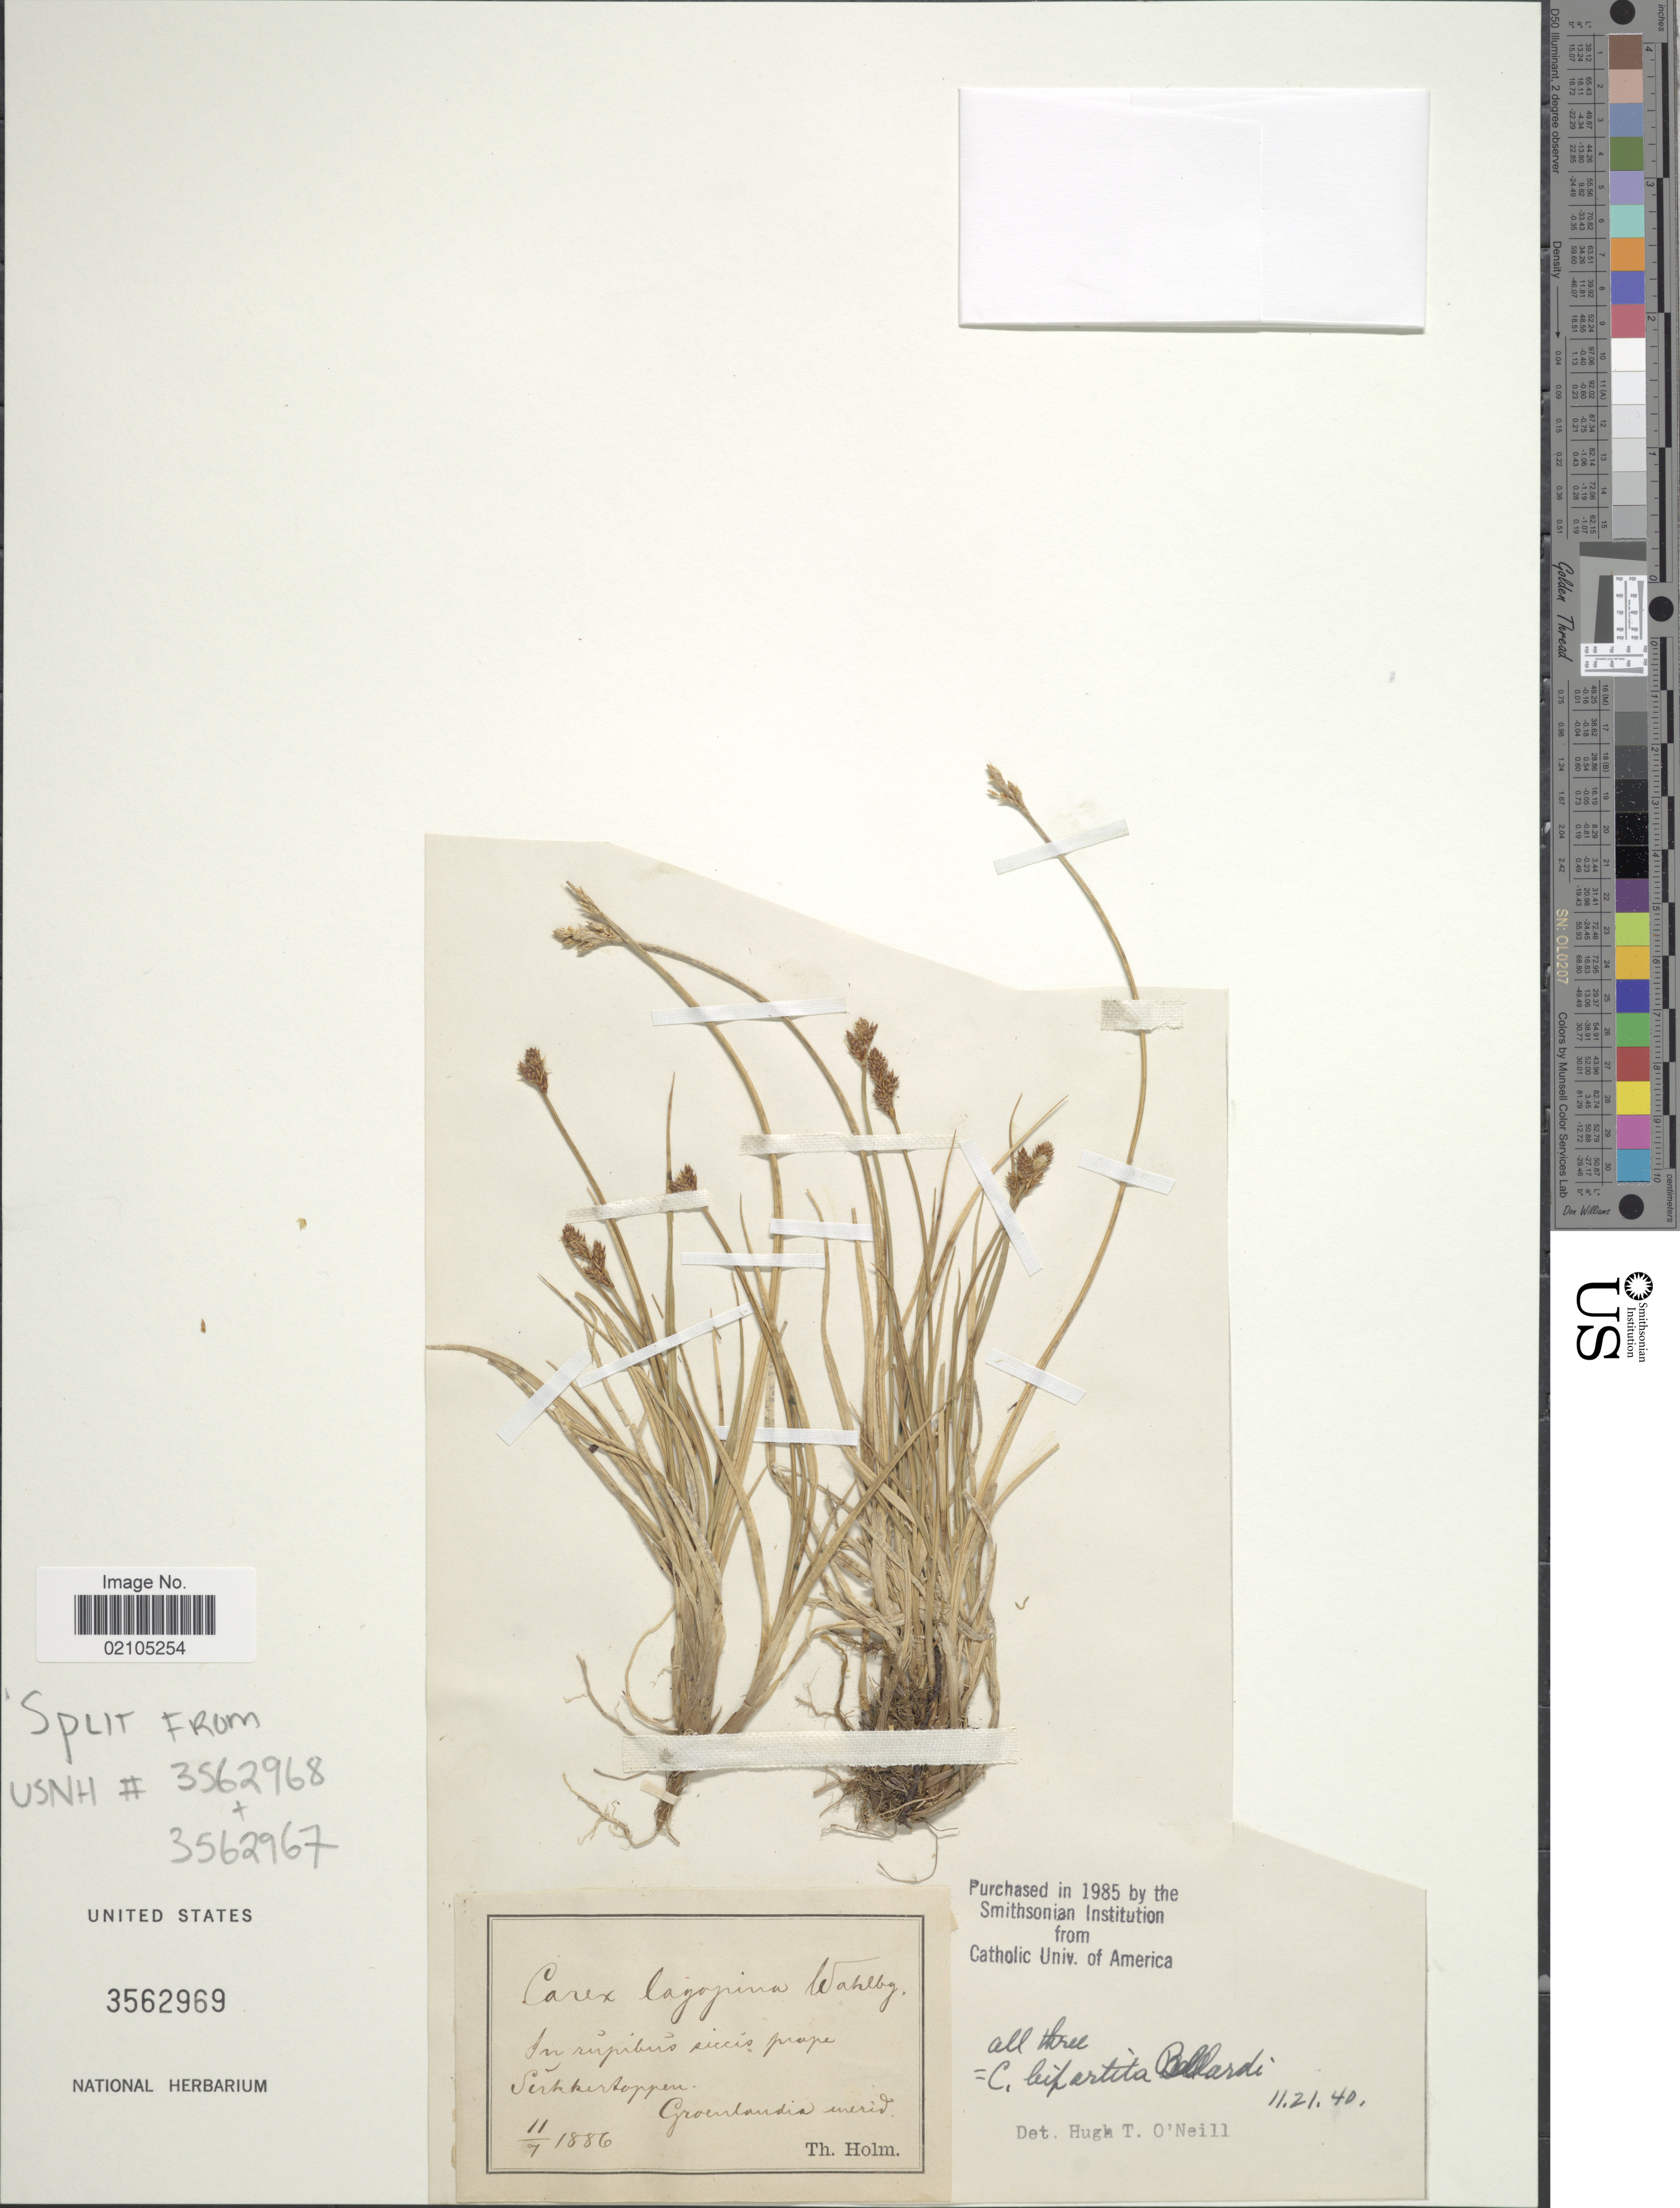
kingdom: Plantae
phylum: Tracheophyta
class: Liliopsida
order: Poales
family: Cyperaceae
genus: Carex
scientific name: Carex lachenalii subsp. lachenalii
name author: Schkuhr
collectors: T. Holm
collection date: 1886-07-11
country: Greenland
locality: In rupibus siccis prope Seikkertappen, Groenlandia merid.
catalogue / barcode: US 3562969